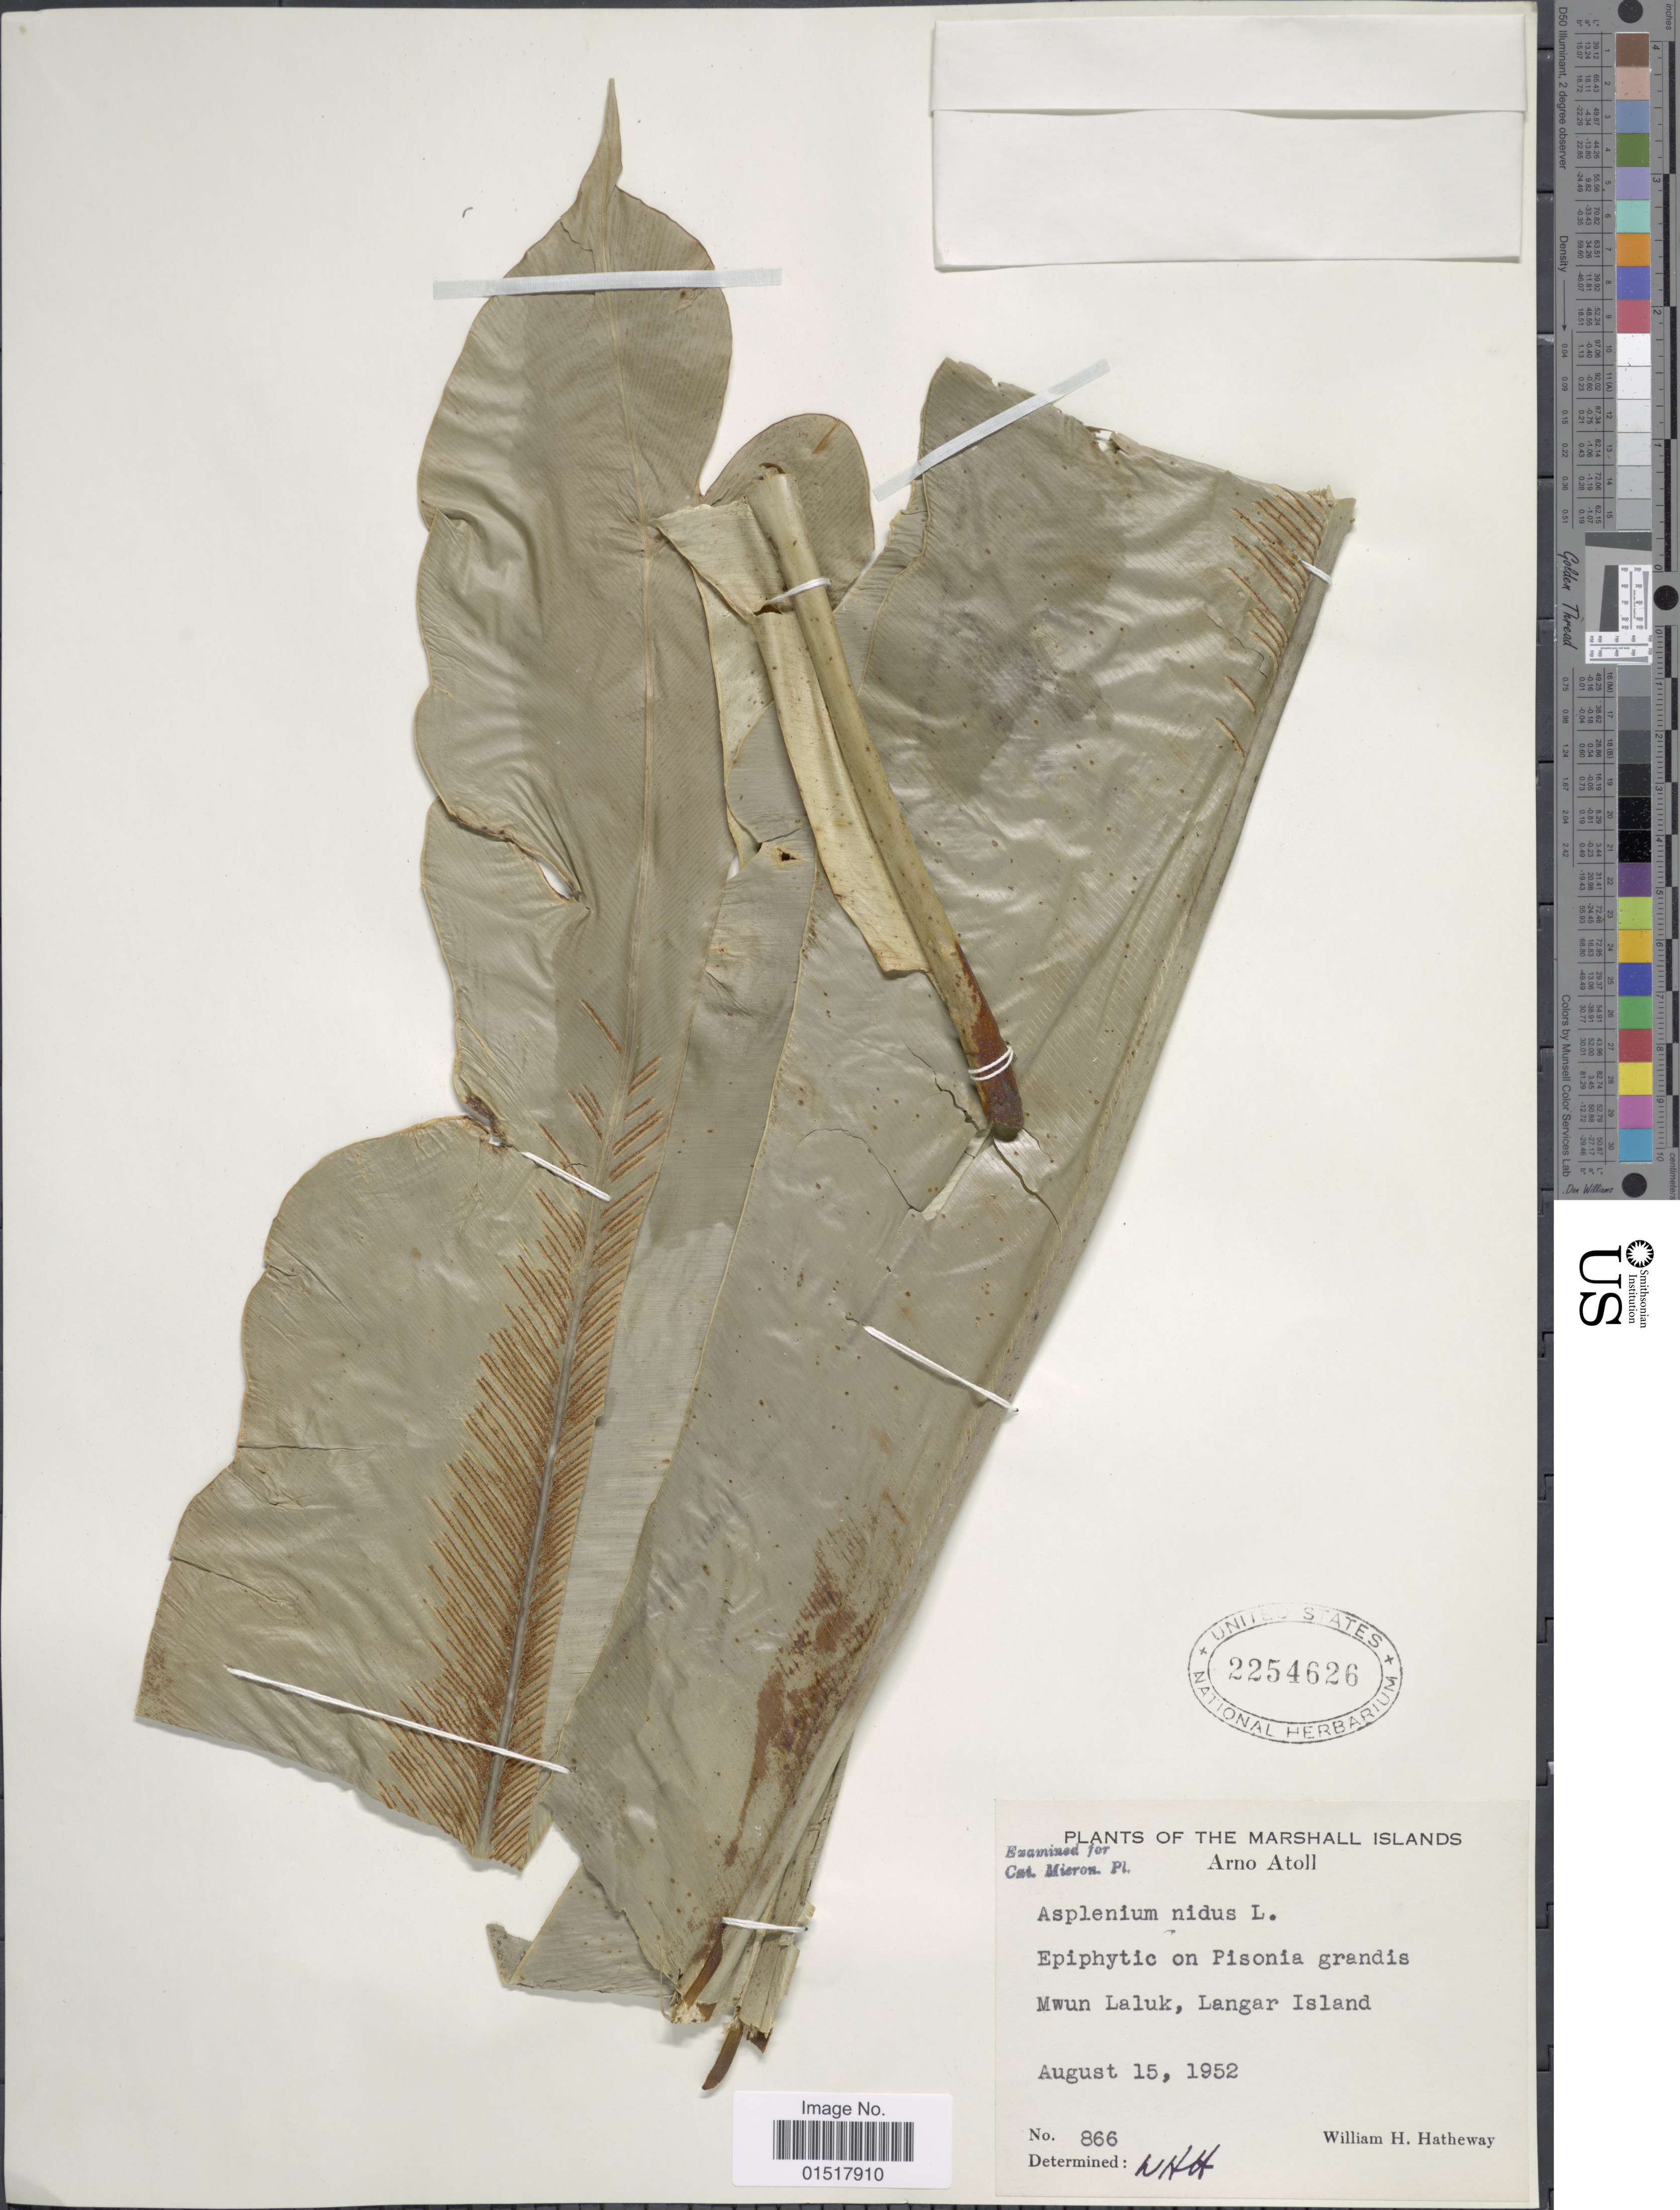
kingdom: Plantae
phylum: Tracheophyta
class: Polypodiopsida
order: Polypodiales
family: Aspleniaceae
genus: Asplenium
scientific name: Asplenium nidus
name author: L.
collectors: W. H. Hatheway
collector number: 866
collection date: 1952-08-15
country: Marshall Islands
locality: Arno Atoll. Mwun Laluk, Langer Island.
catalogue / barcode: US 2254626